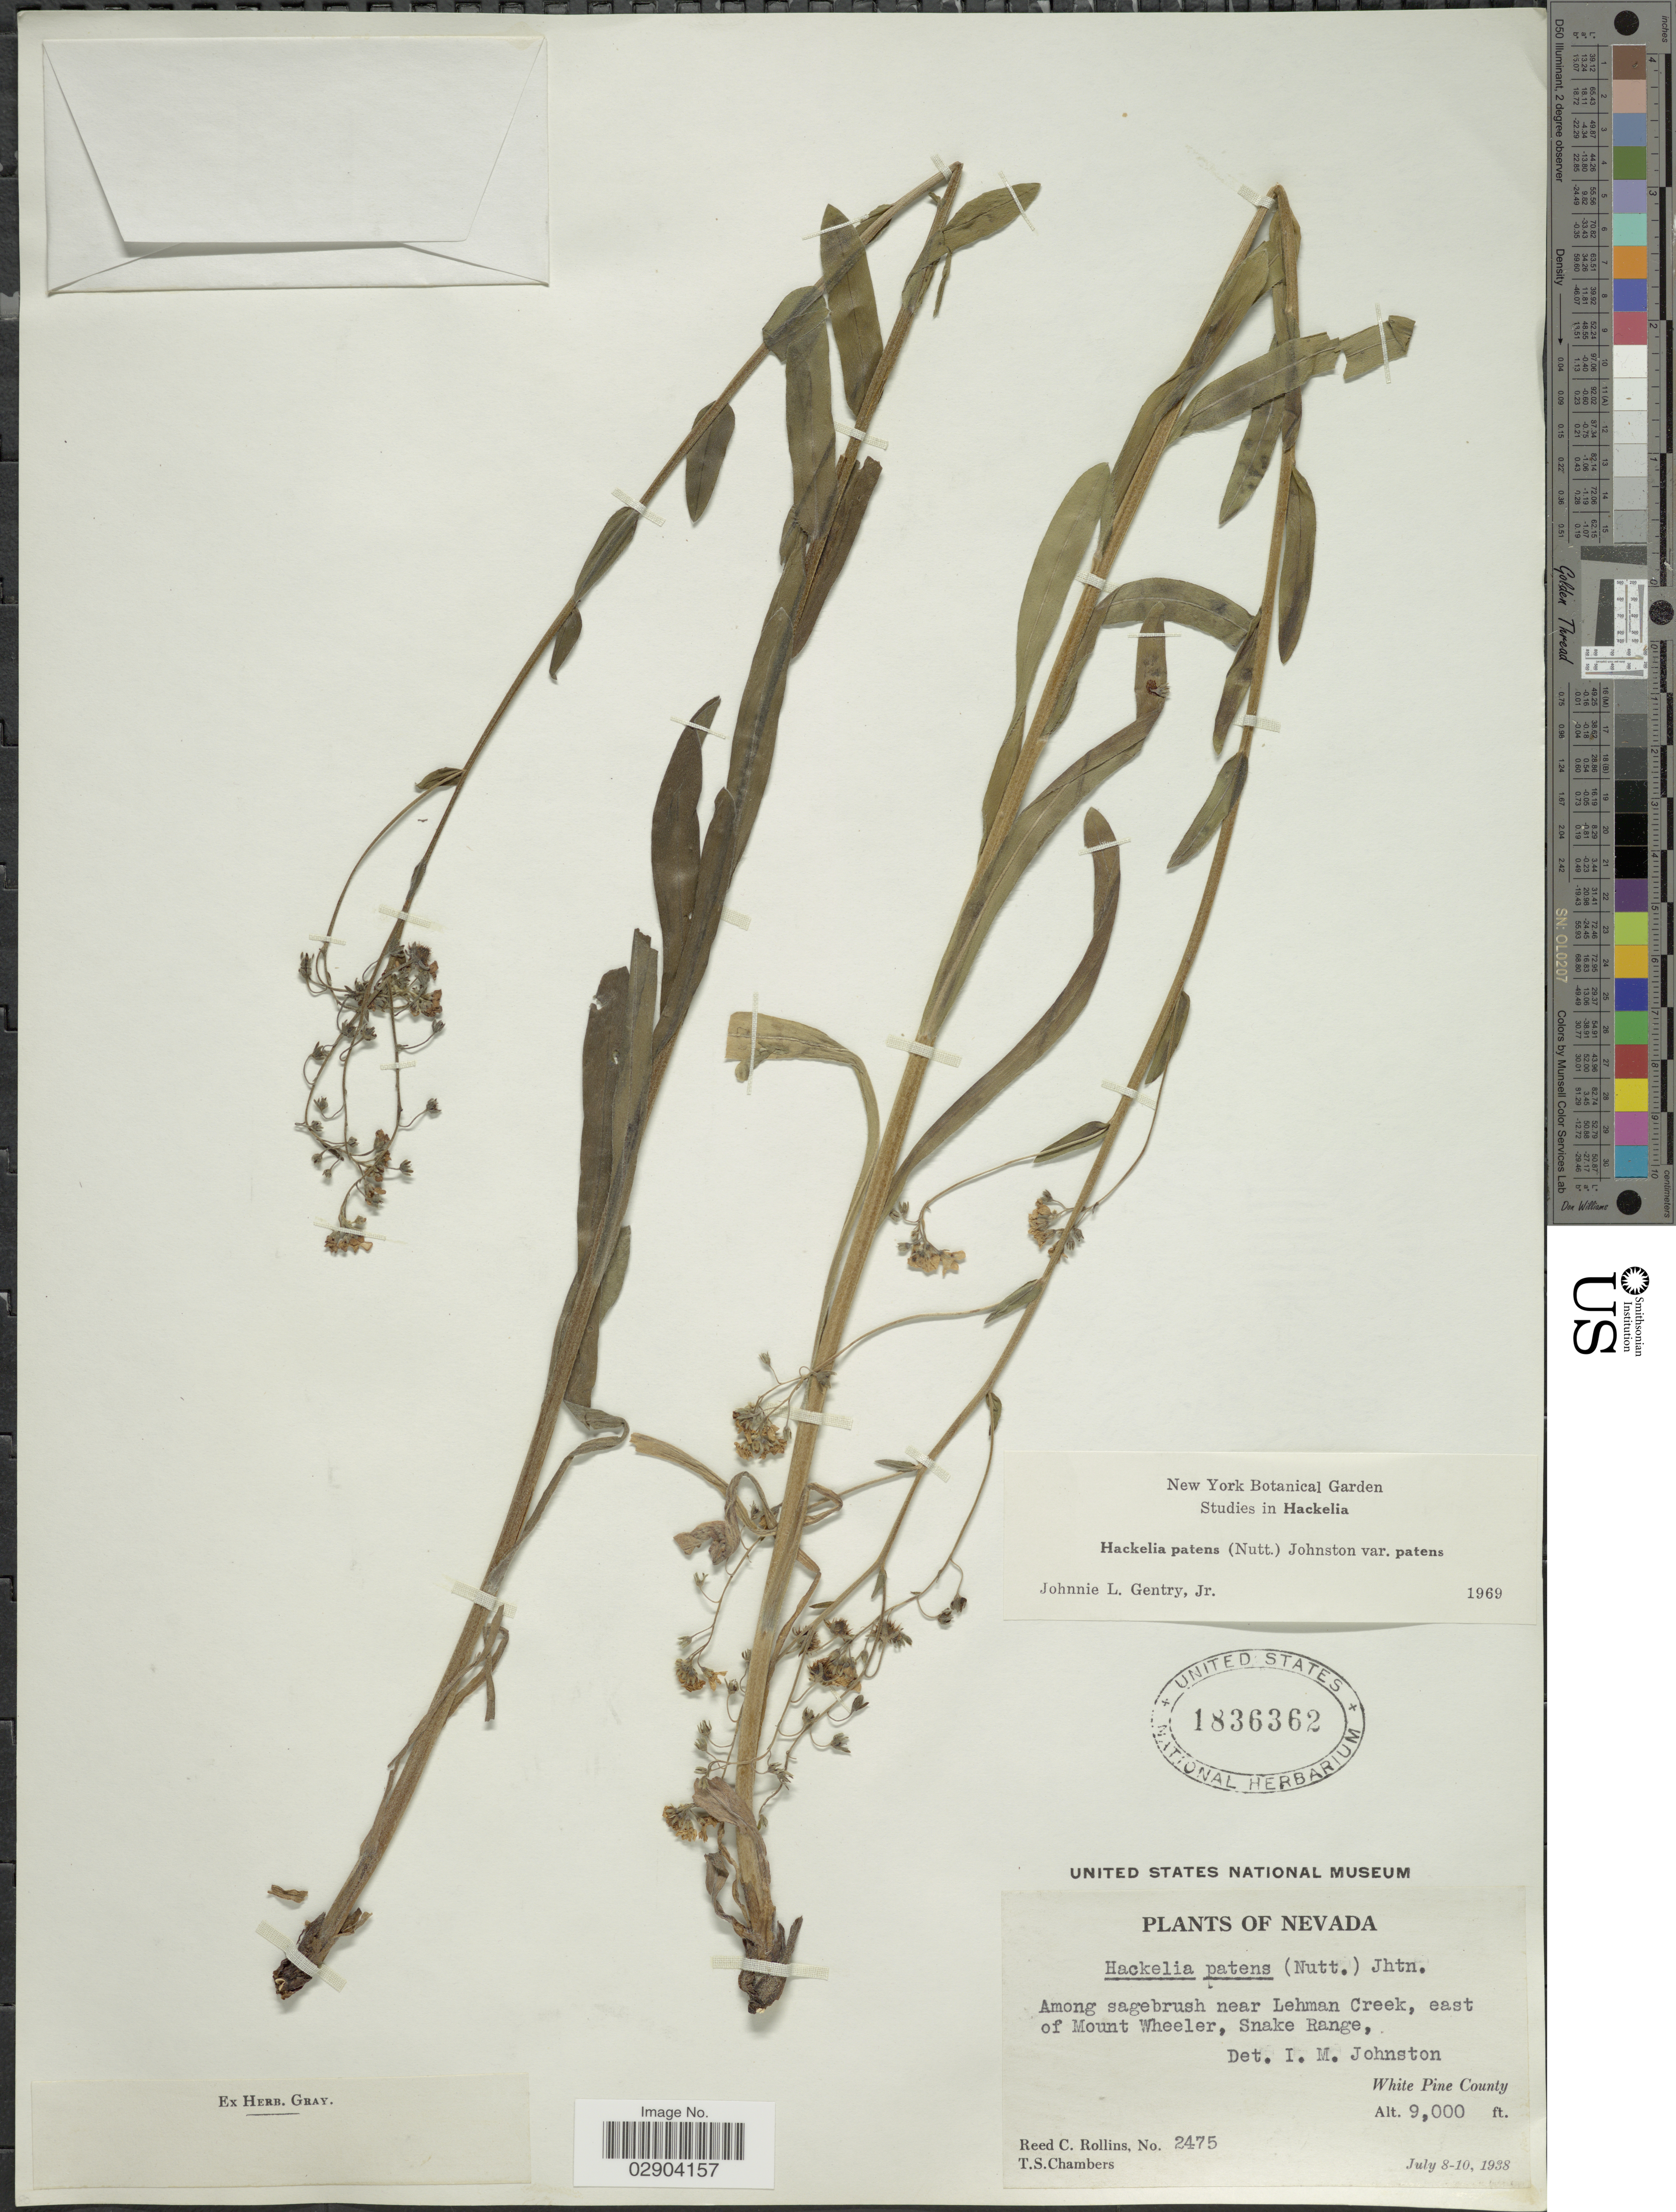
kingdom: Plantae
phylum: Tracheophyta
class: Magnoliopsida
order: Boraginales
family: Boraginaceae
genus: Hackelia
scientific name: Hackelia patens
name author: I.M. Johnst.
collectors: R. C. Rollins & T. Chambers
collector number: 2475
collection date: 1938-07-08/1938-07-10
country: United States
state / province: Nevada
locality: Among sagebrush near Lehman Creek, east of Mount Wheeler, Snake Range, White Pine County.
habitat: among sagebrush near creek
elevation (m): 2743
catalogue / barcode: US 1836362